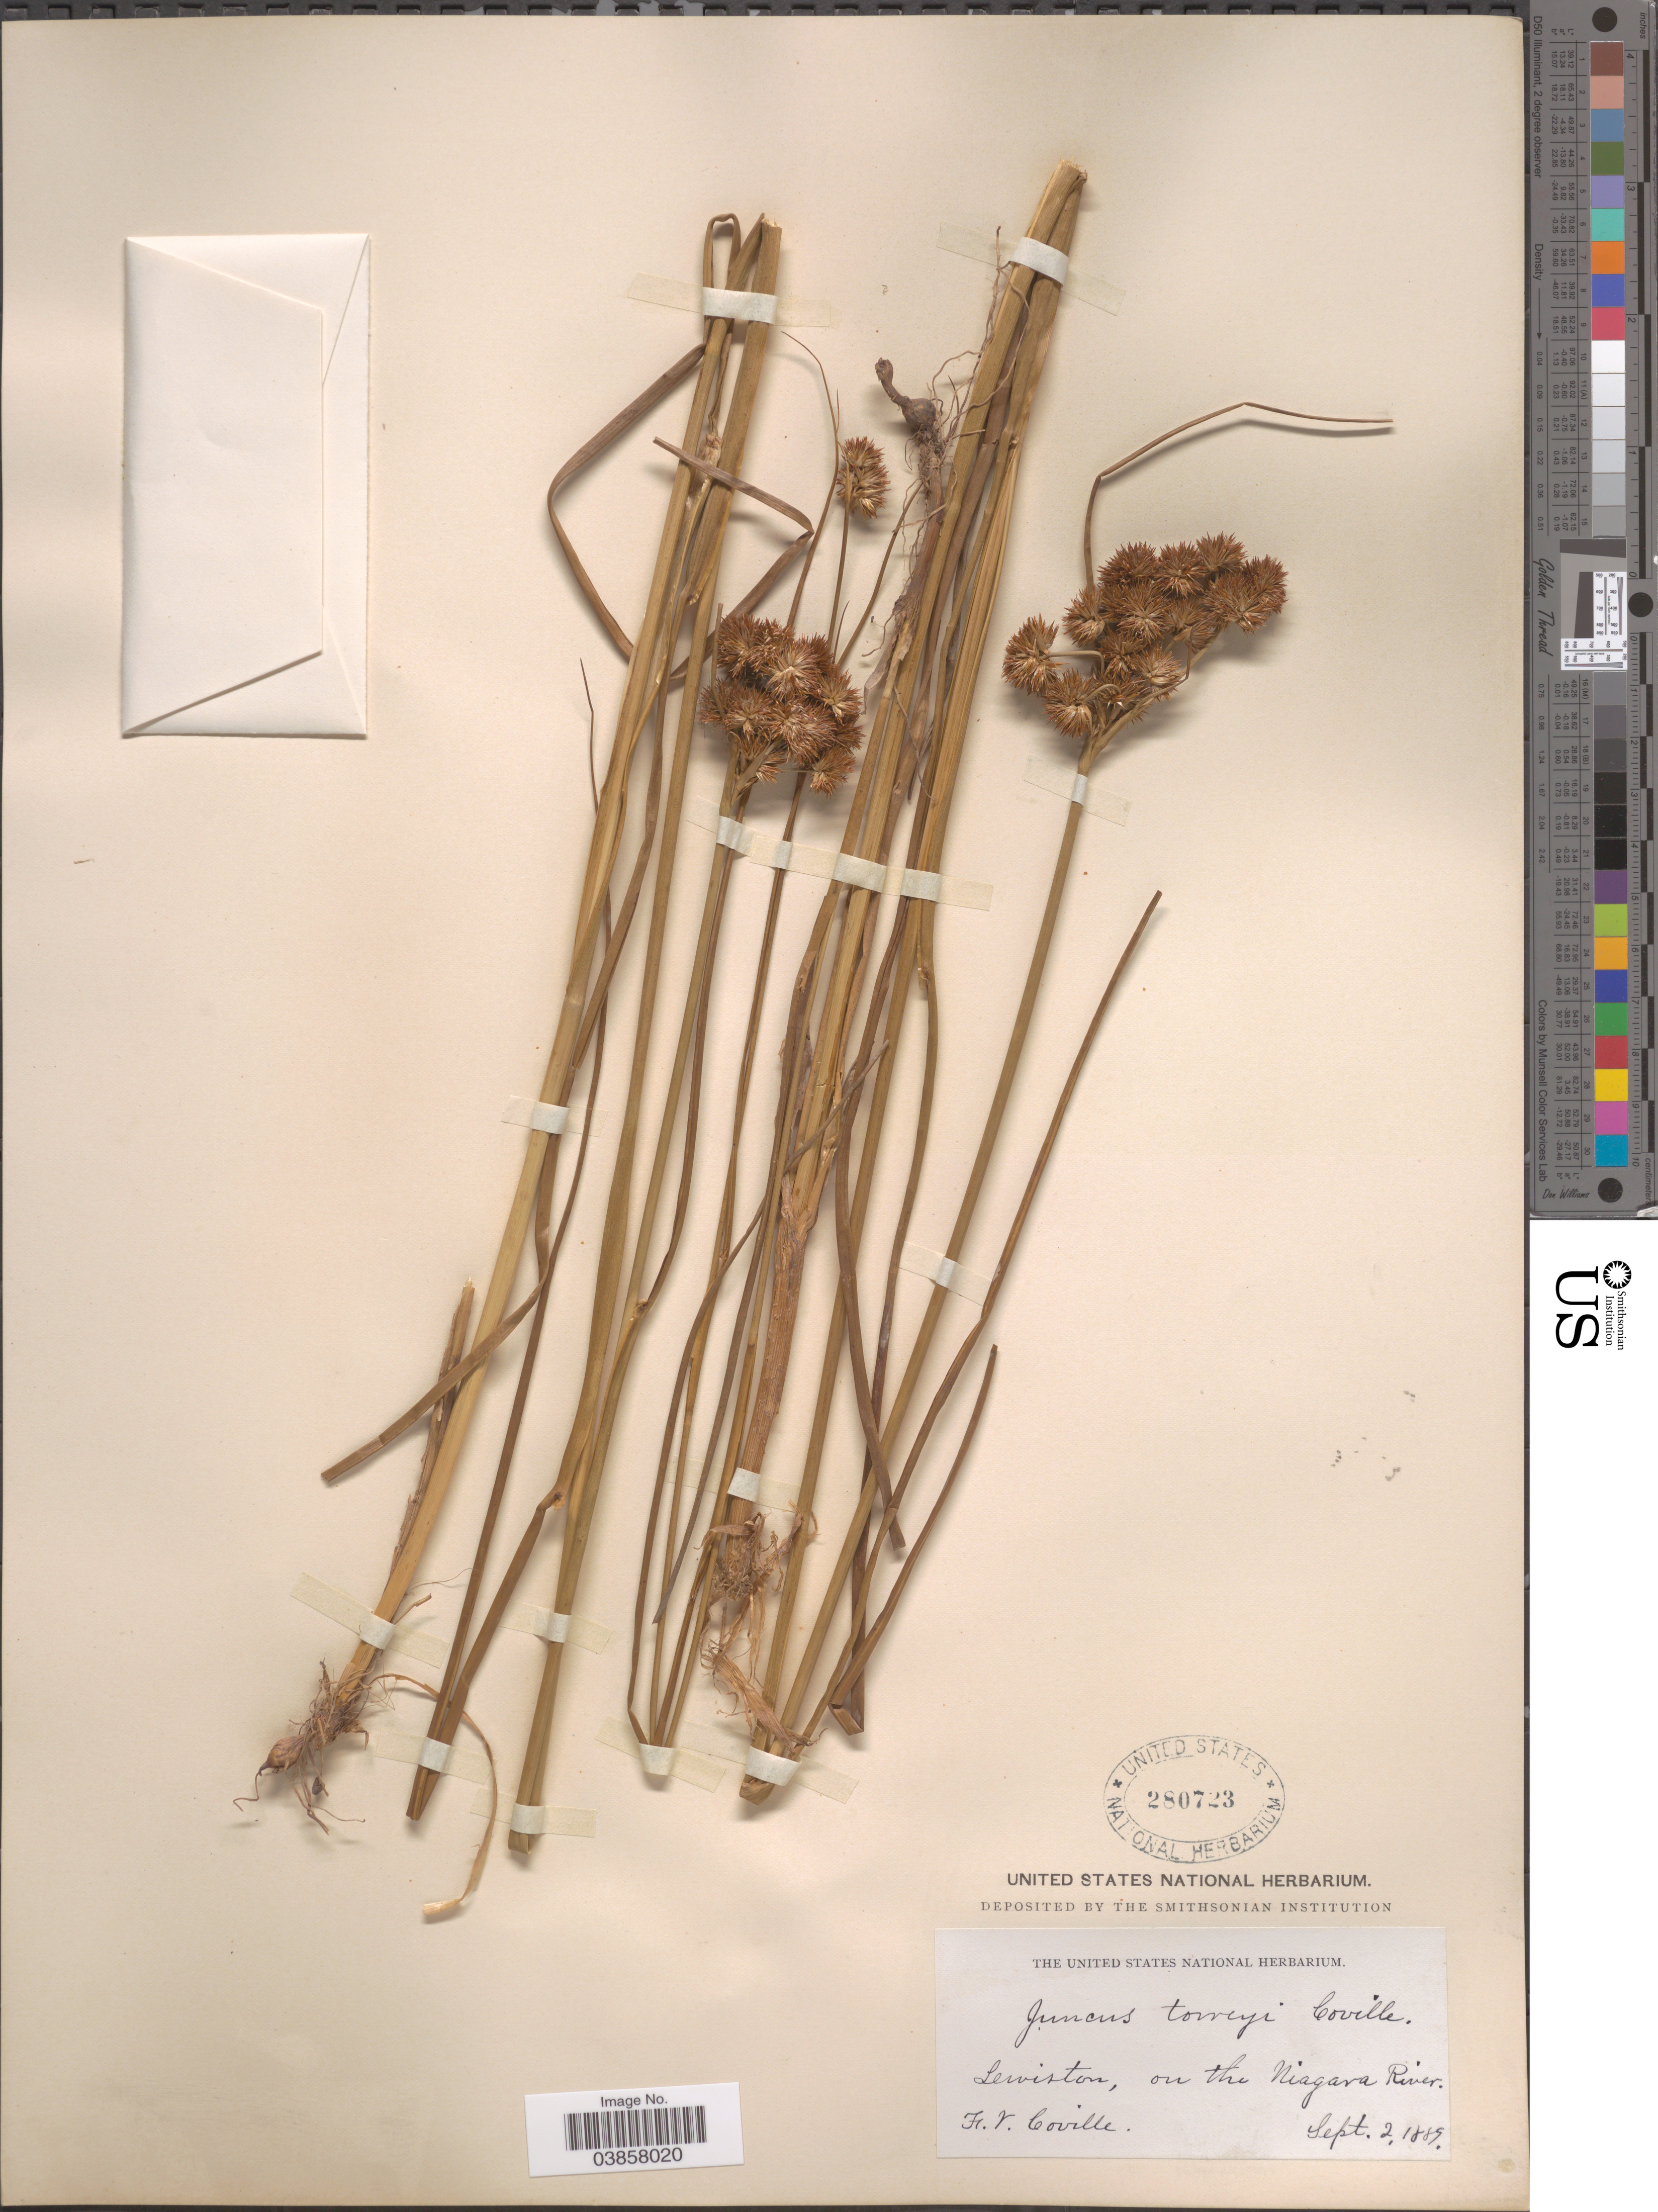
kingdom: Plantae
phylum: Tracheophyta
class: Liliopsida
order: Poales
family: Juncaceae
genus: Juncus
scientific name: Juncus torreyi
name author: Coville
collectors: F. V. Coville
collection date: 1889-09-02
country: United States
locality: Lewiston, on the Niagara River.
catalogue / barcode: US 280723